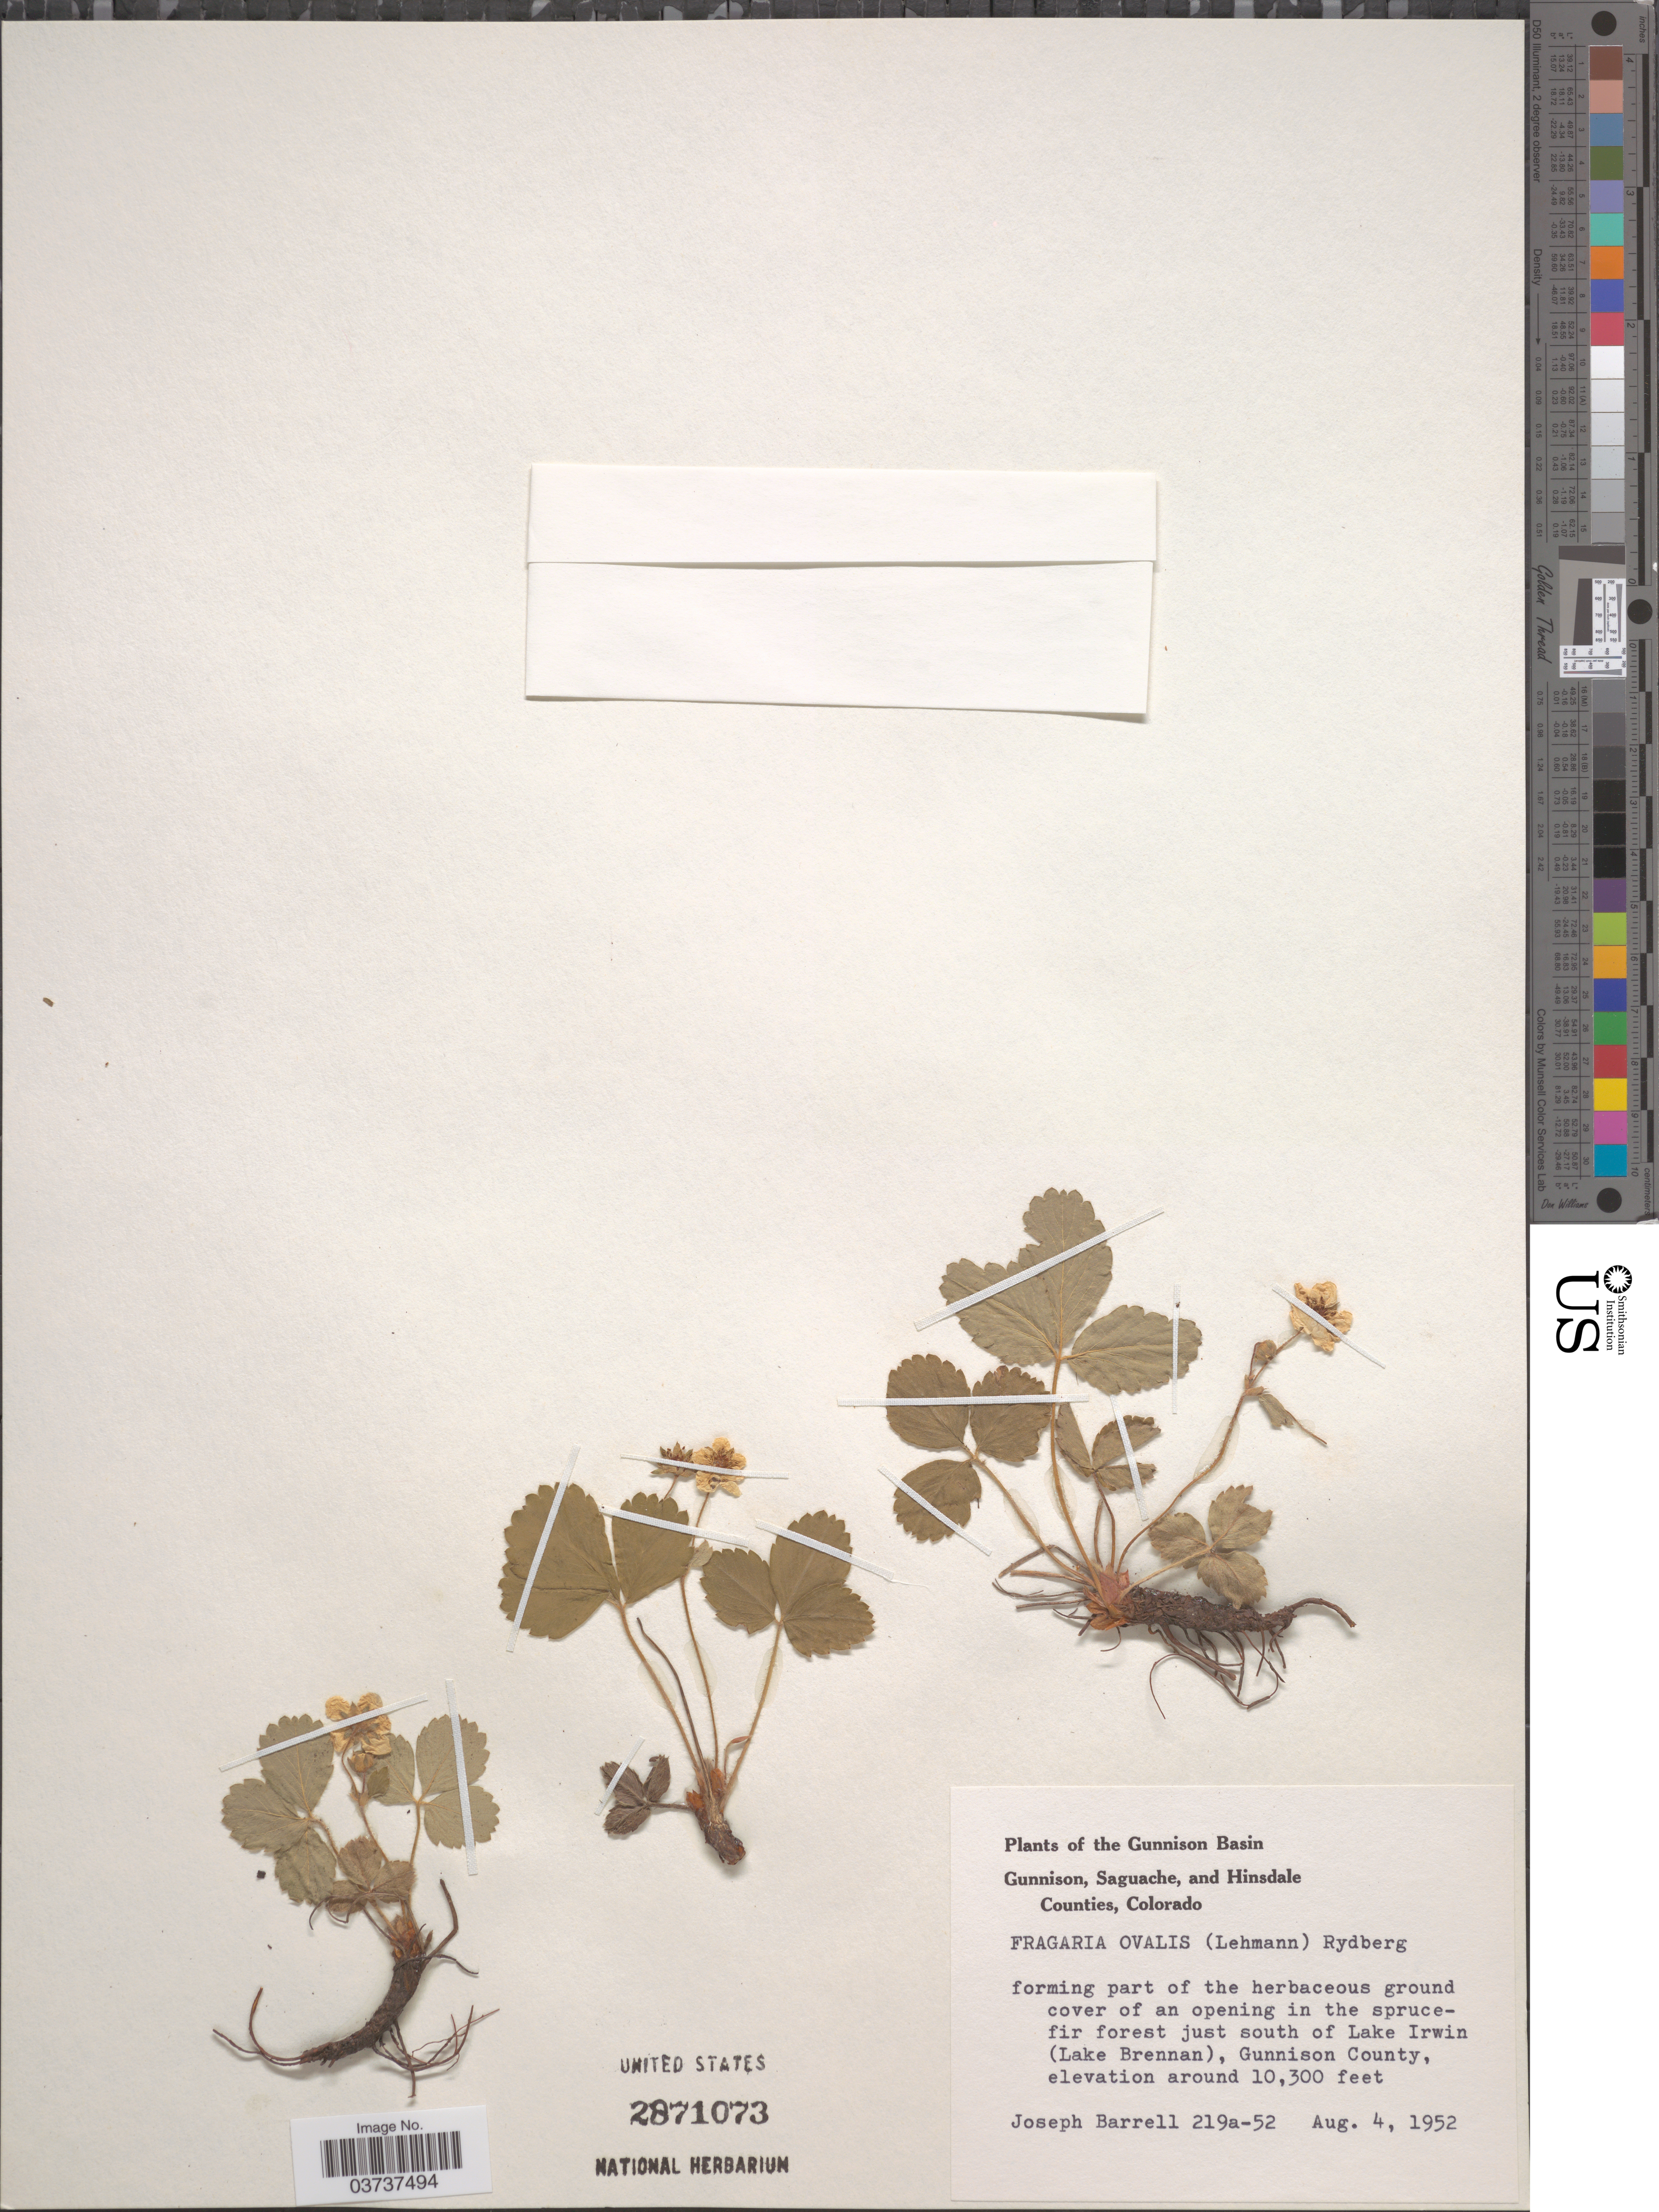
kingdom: Plantae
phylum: Tracheophyta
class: Magnoliopsida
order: Rosales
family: Rosaceae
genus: Fragaria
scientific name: Fragaria virginiana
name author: Mill.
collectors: J. Barrell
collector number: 219a-52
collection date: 1952-08-04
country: United States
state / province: Colorado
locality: The Gunnison Basin. Just south of Lake Irwin (Lake Brennan), Gunnison County.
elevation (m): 3139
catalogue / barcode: US 2871073